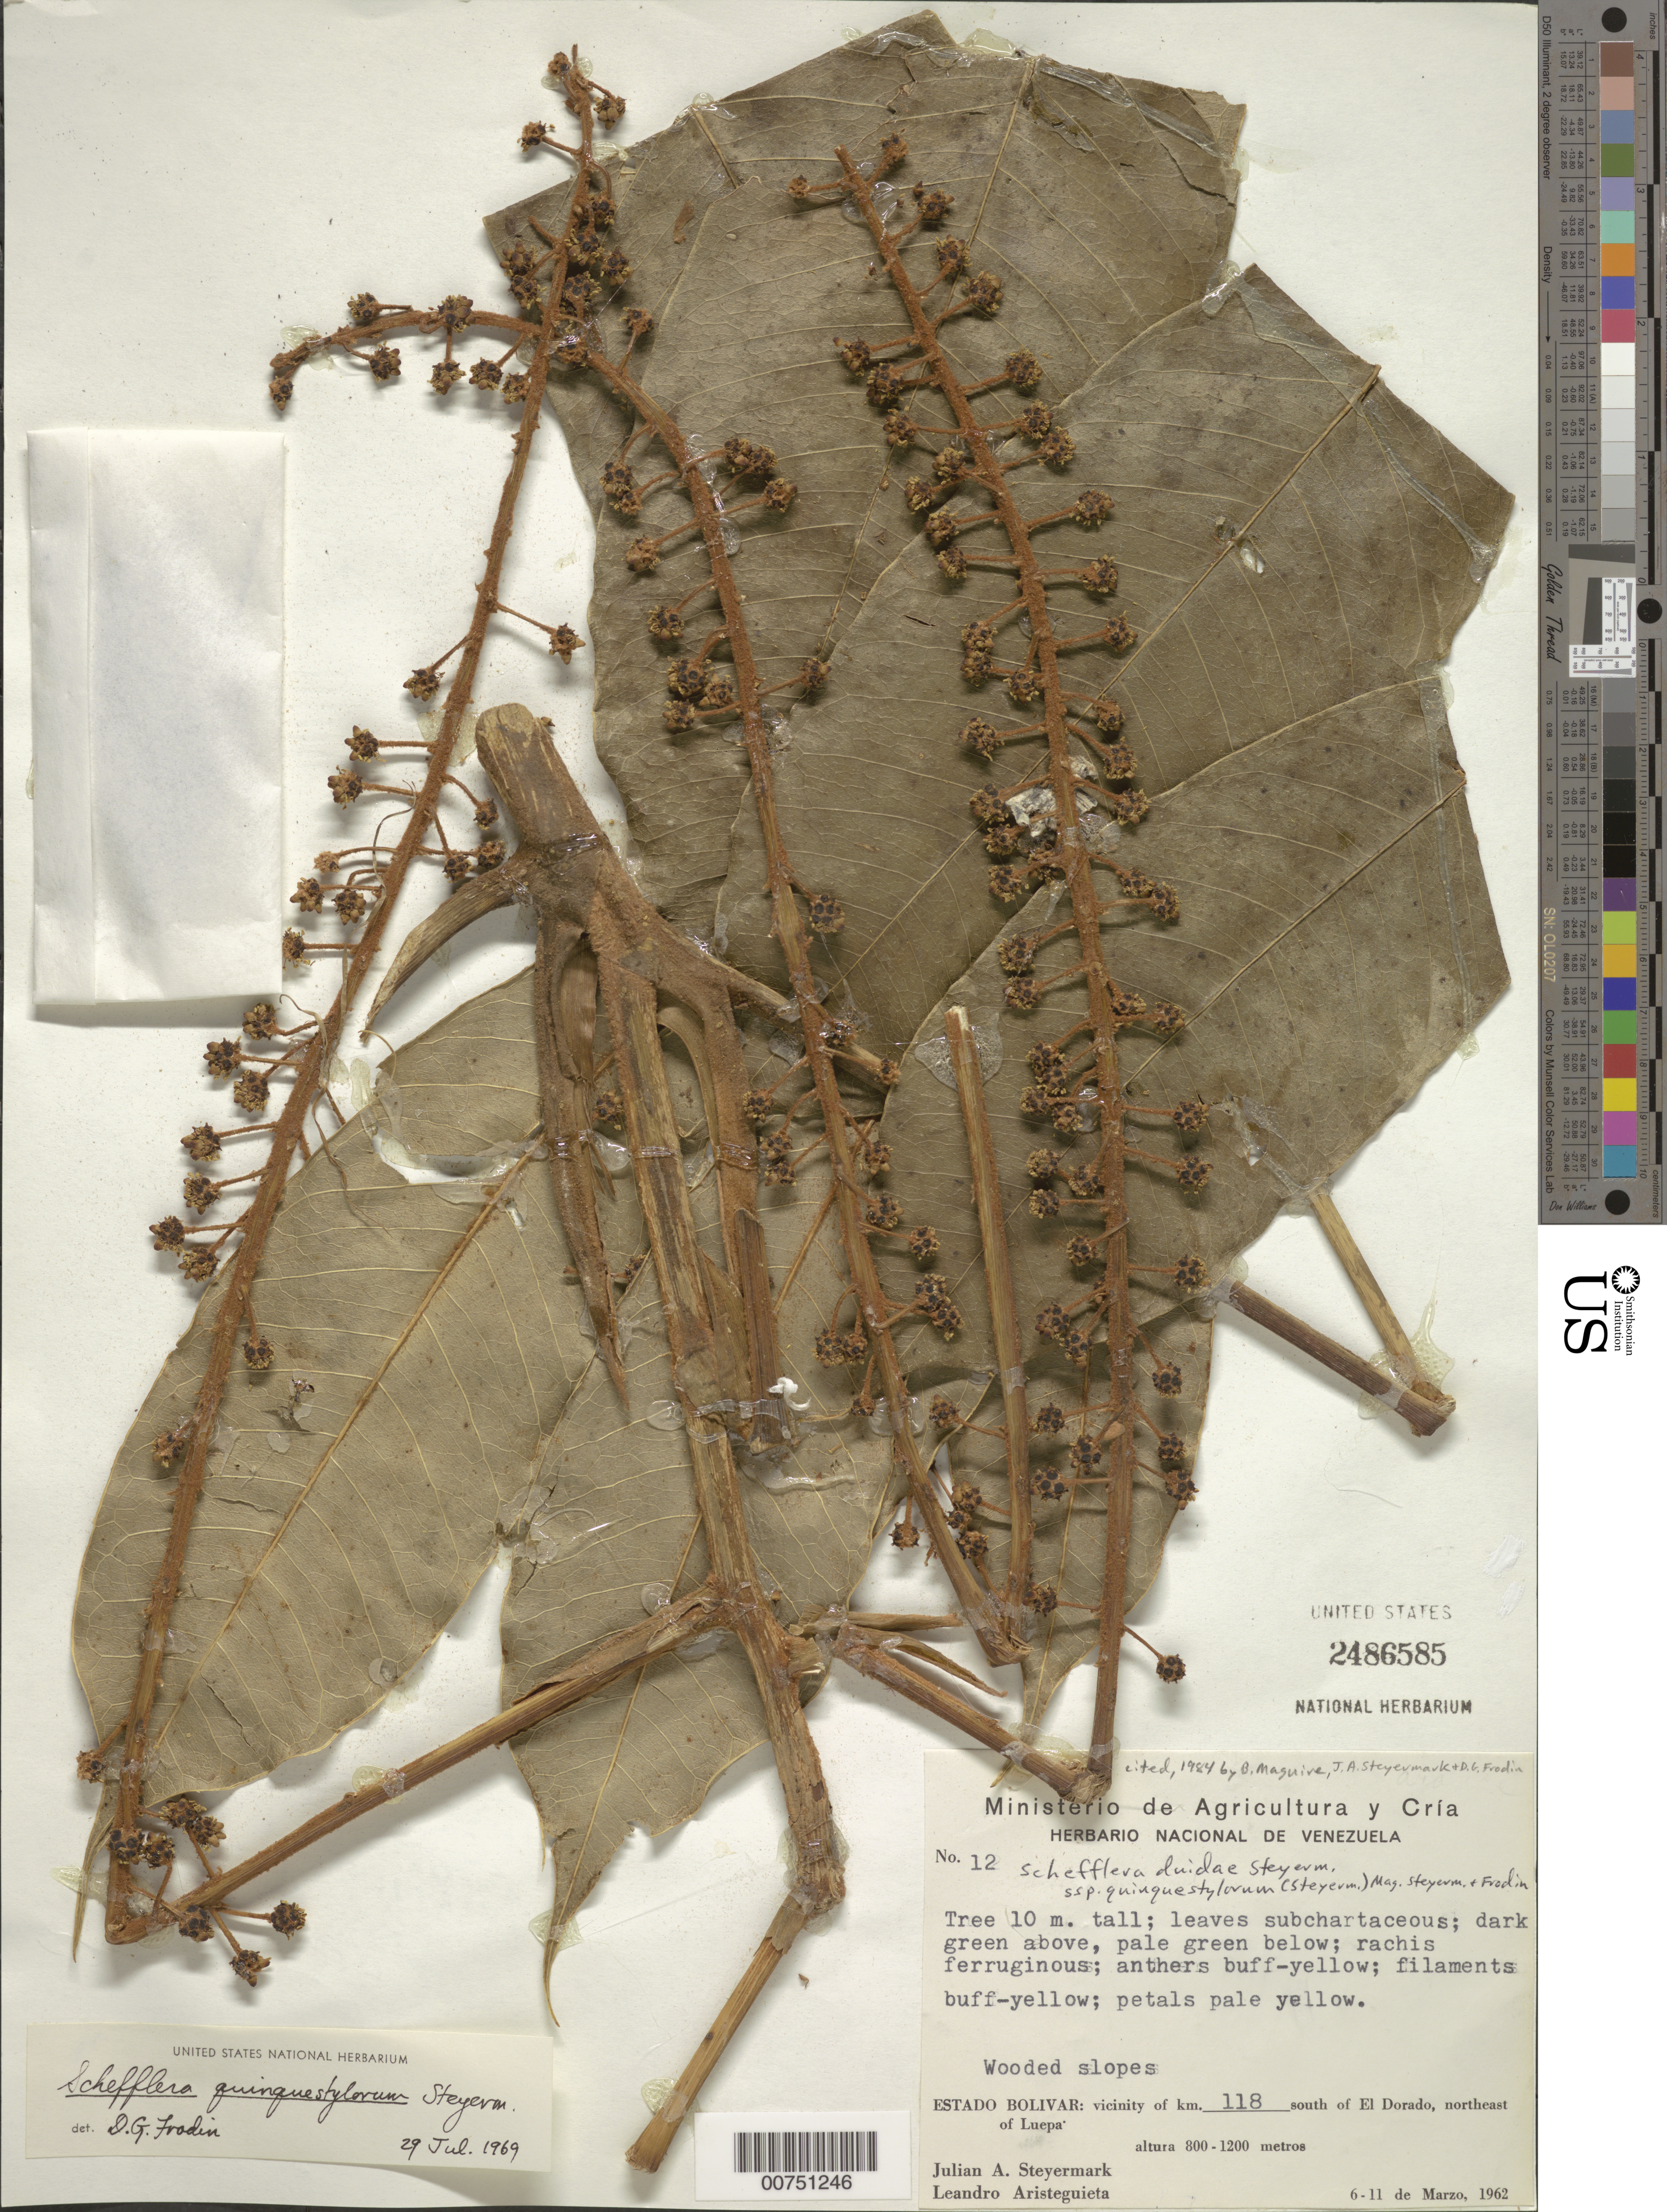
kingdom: Plantae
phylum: Tracheophyta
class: Magnoliopsida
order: Apiales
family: Araliaceae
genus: Schefflera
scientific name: Schefflera duidae subsp. quinquestylorum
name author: (Steyerm.)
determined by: Maguire, B.; Steyermark, J. A.; Frodin, D. G.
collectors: J. Steyermark & L. Aristeguieta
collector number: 62 12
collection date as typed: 6-Mar-62 to 11-Mar-62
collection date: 1962-03-06/1962-03-11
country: Venezuela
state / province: Bolívar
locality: El Dorado, 118 km S of, NE of Luepa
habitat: Wooded slopes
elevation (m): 800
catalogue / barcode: US 2486585